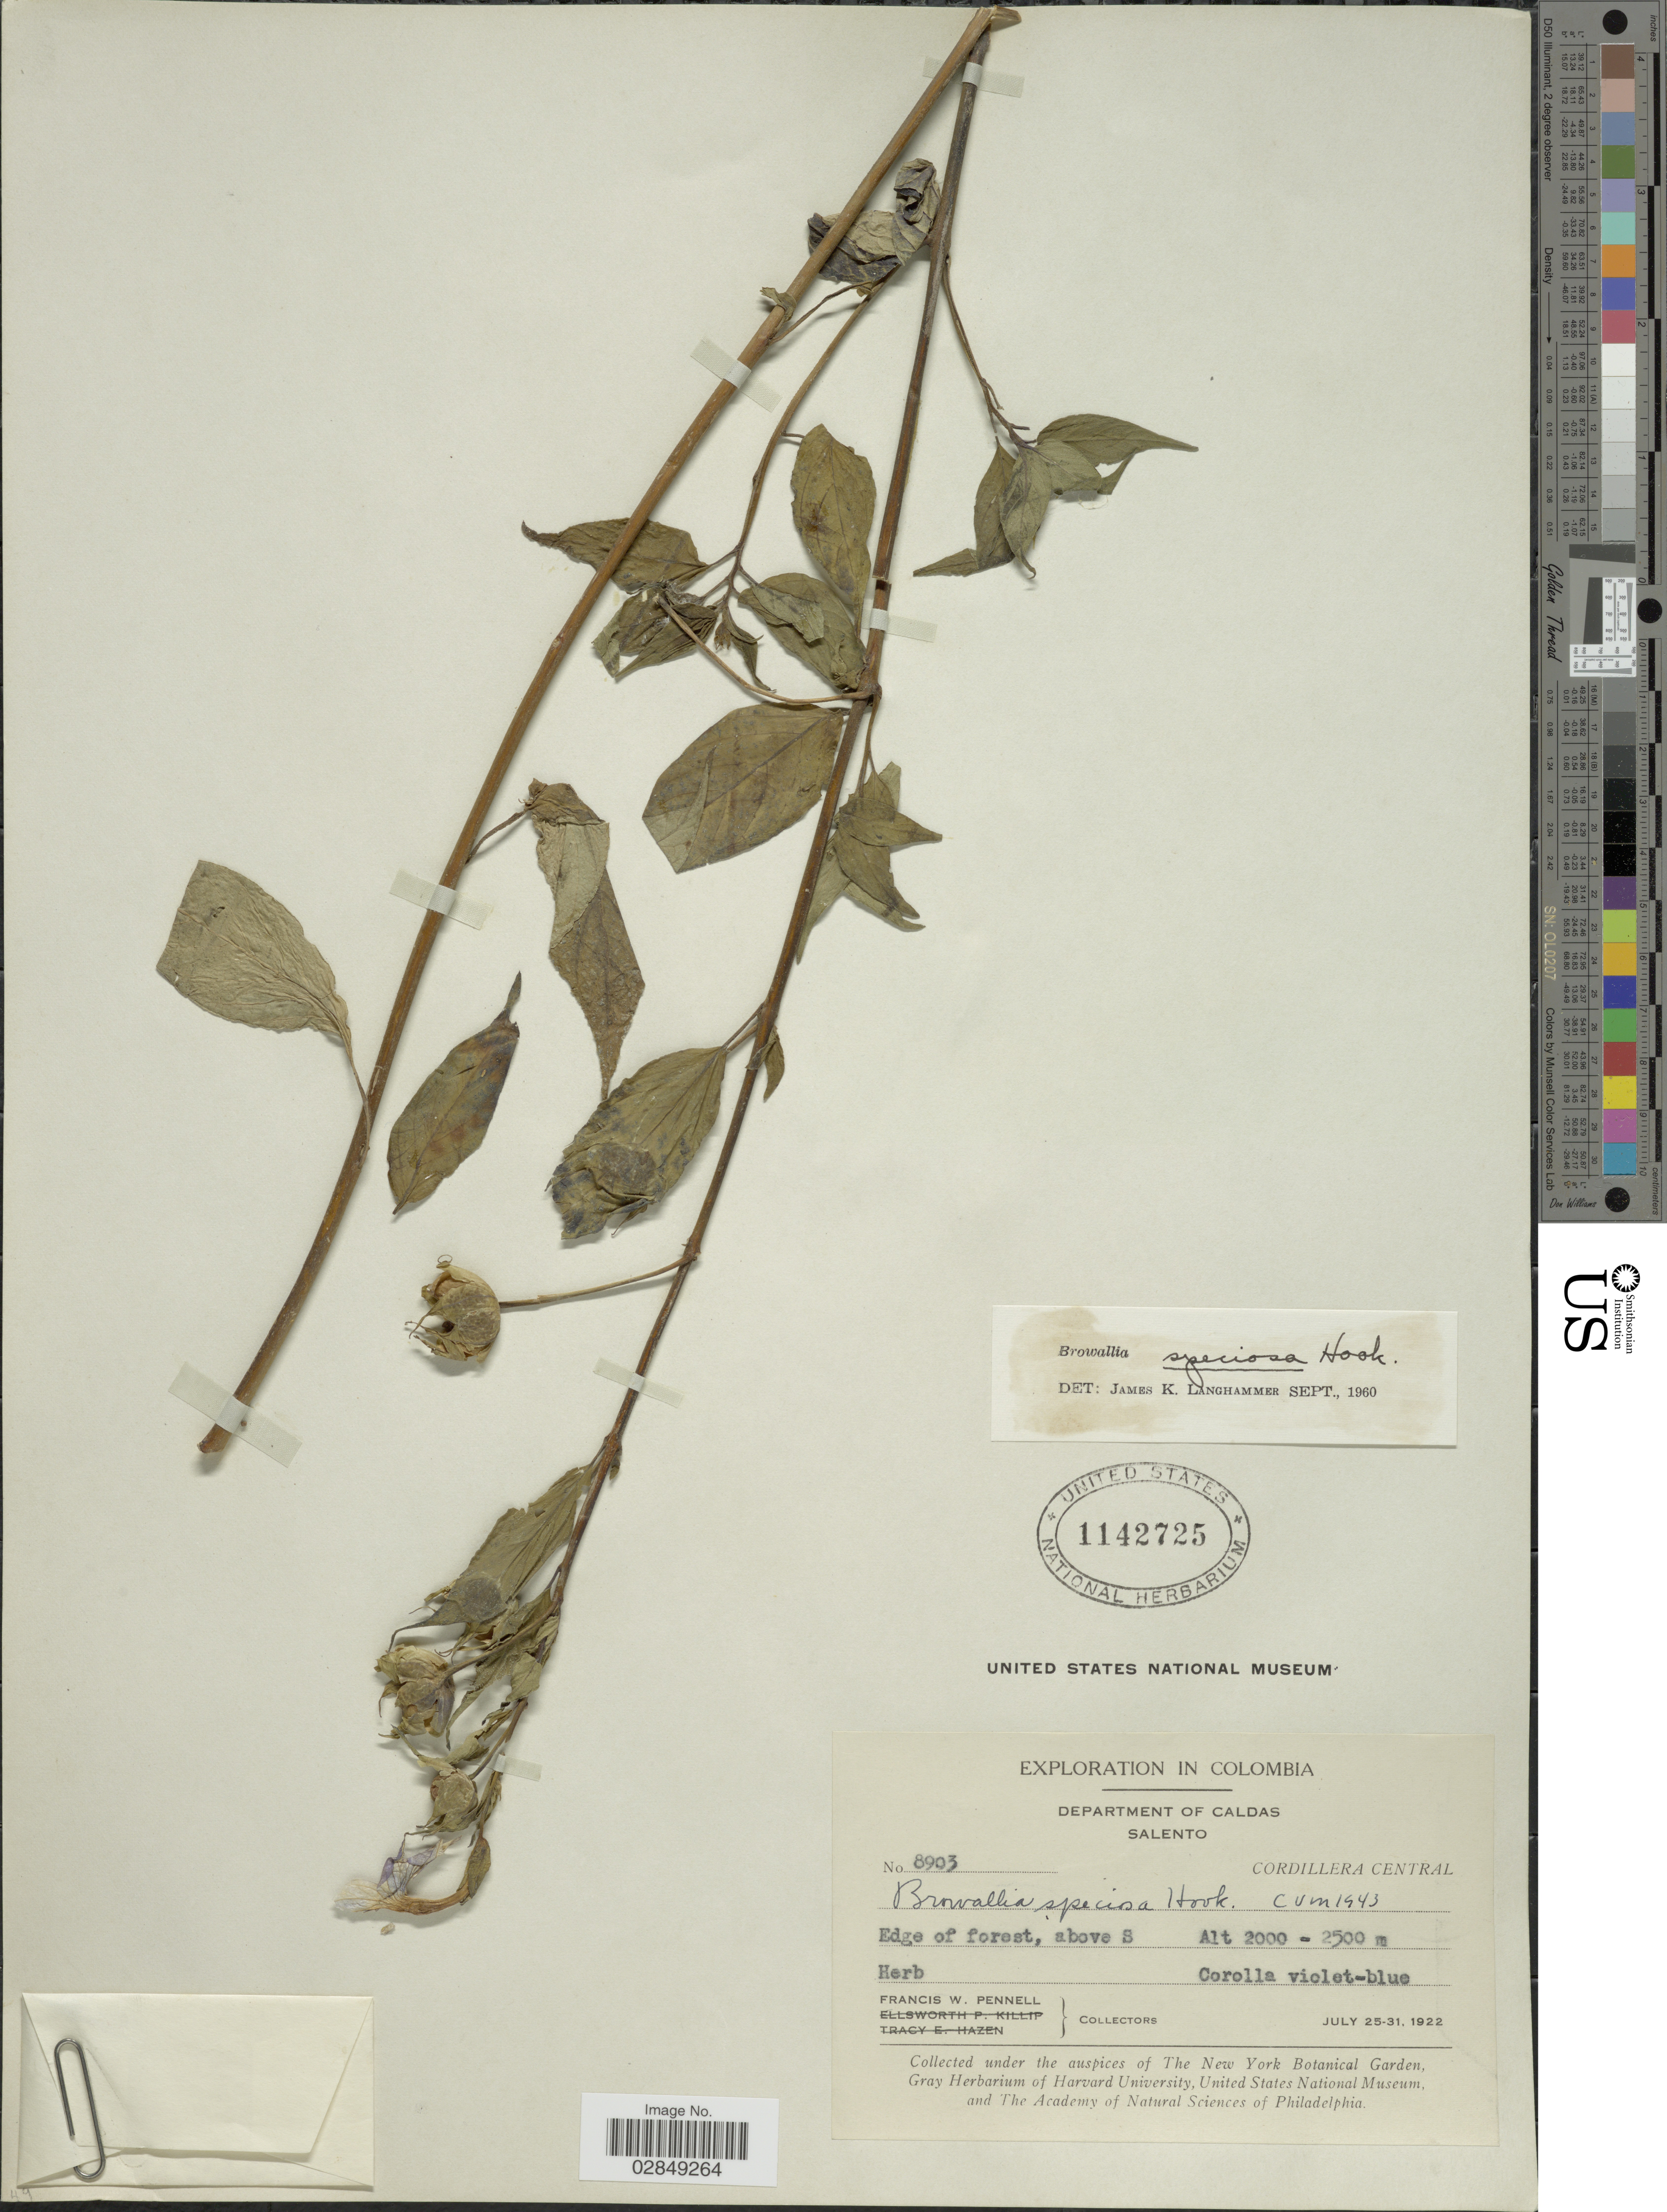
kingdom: Plantae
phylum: Tracheophyta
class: Magnoliopsida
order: Solanales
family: Solanaceae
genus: Browallia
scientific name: Browallia speciosa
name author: Hook.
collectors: F. W. Pennell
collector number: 8903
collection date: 1922-07-25/1922-07-31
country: Colombia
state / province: Caldas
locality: Department of Caldas. Salento. Cordillera Central. Edge of forest, above S.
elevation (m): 2000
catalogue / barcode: US 1142725